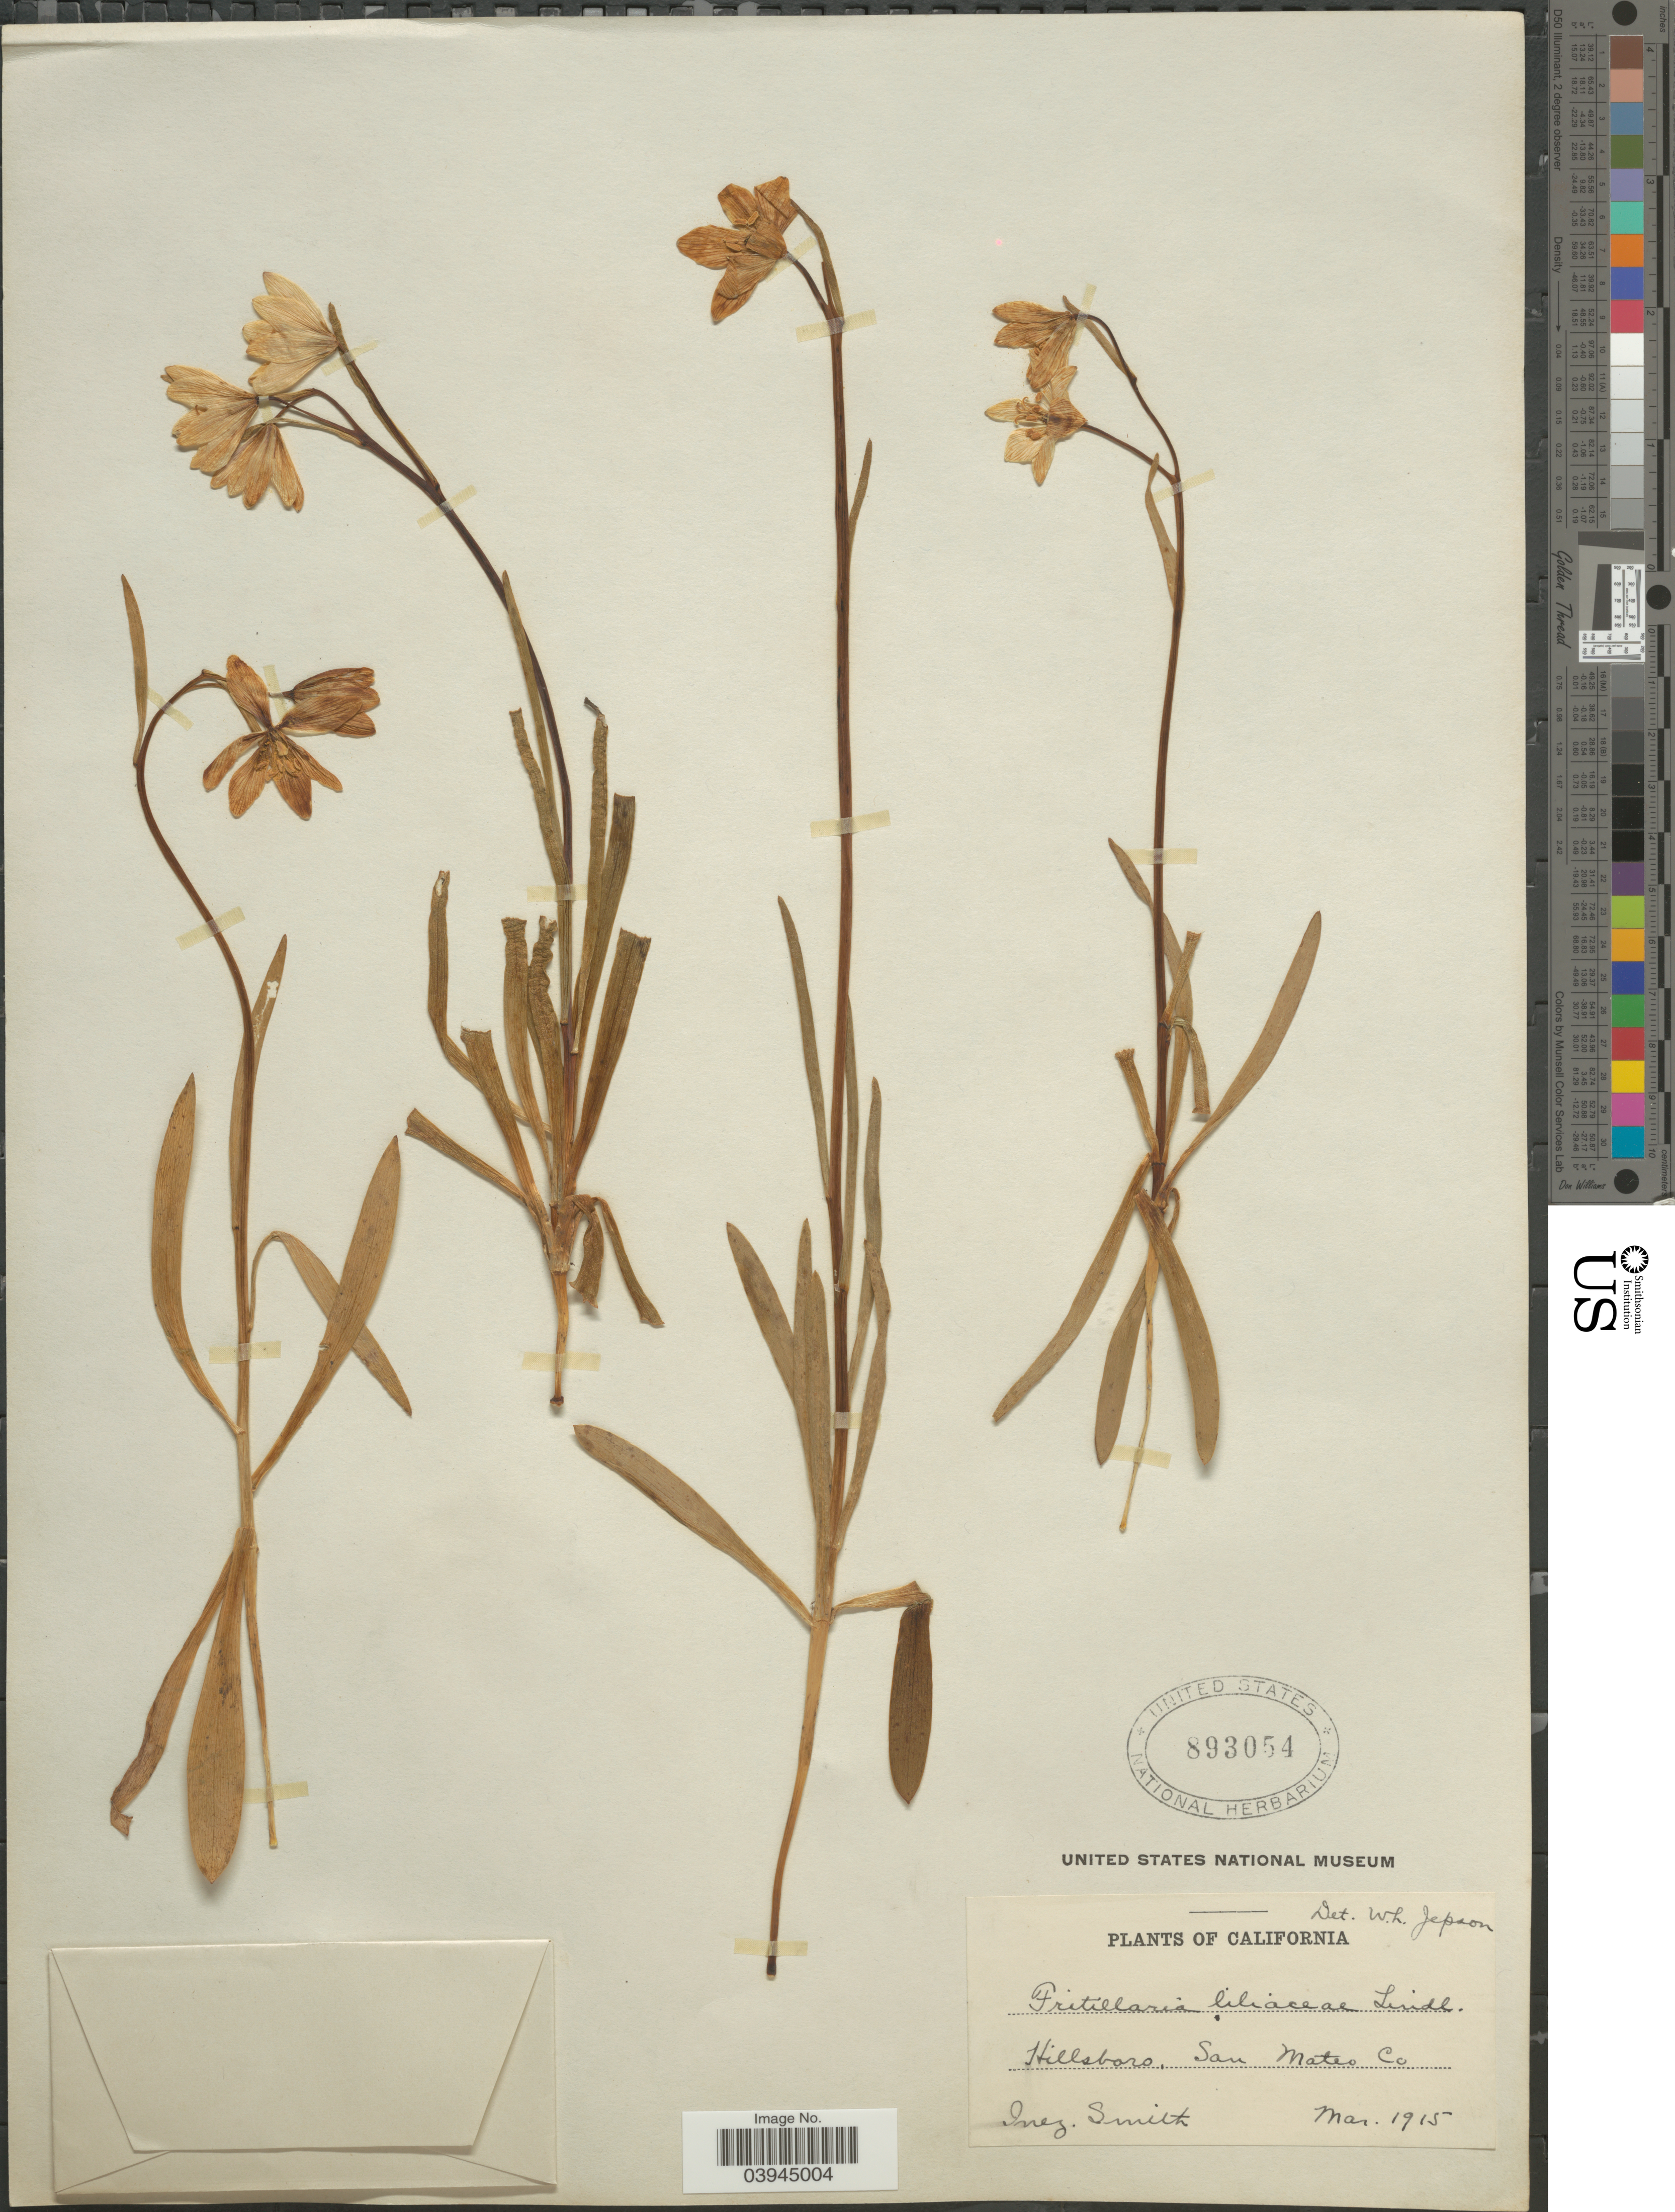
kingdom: Plantae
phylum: Tracheophyta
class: Liliopsida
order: Liliales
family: Liliaceae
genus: Fritillaria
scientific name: Fritillaria liliacea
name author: Lindl.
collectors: I. Smith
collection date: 1915-03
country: United States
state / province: California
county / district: San Mateo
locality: Hillsboro, San Mateo Co.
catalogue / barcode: US 893054